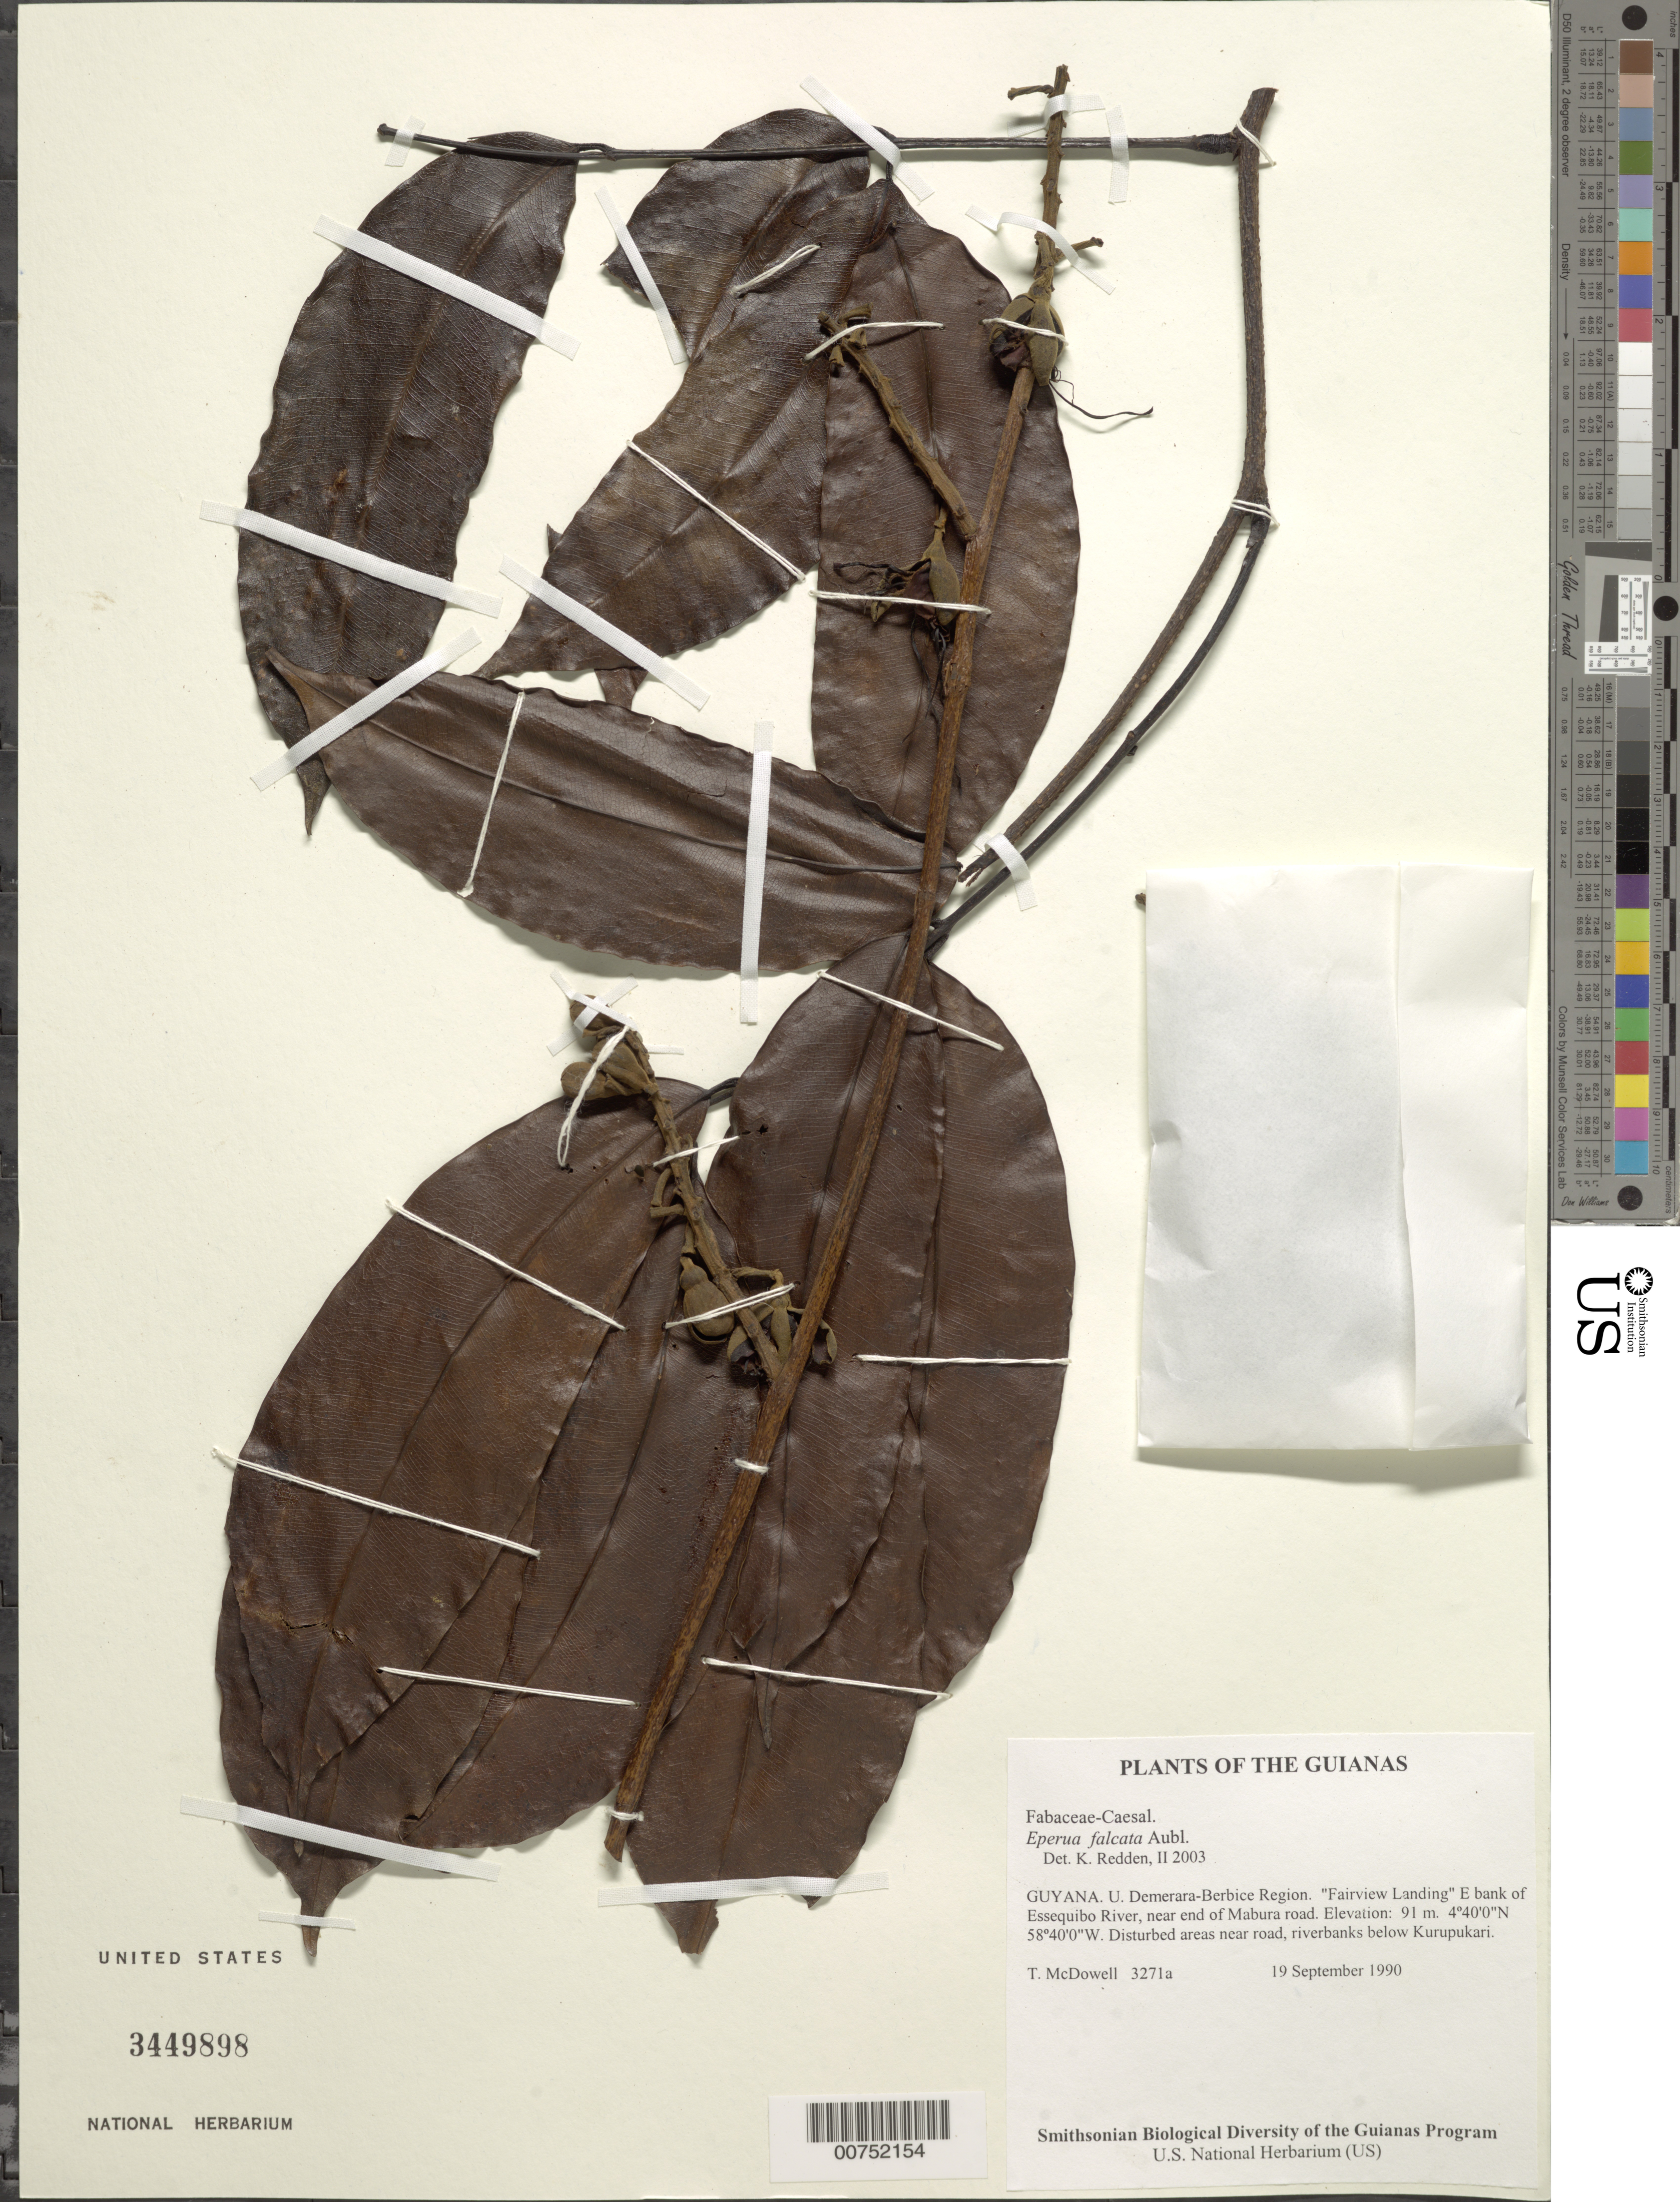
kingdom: Plantae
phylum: Tracheophyta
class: Magnoliopsida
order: Fabales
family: Fabaceae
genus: Eperua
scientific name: Eperua falcata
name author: Aubl.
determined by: Redden, K. M.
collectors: T. McDowell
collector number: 3271 a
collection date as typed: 19 September 1990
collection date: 1990-09-19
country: Guyana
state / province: U. Demerara-Berbice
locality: "Fairview Landing" E bank of Essequibo River, near end of Mabura road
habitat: Disturbed areas near road, riverbanks below Kurupukari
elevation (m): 91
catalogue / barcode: US 3449898